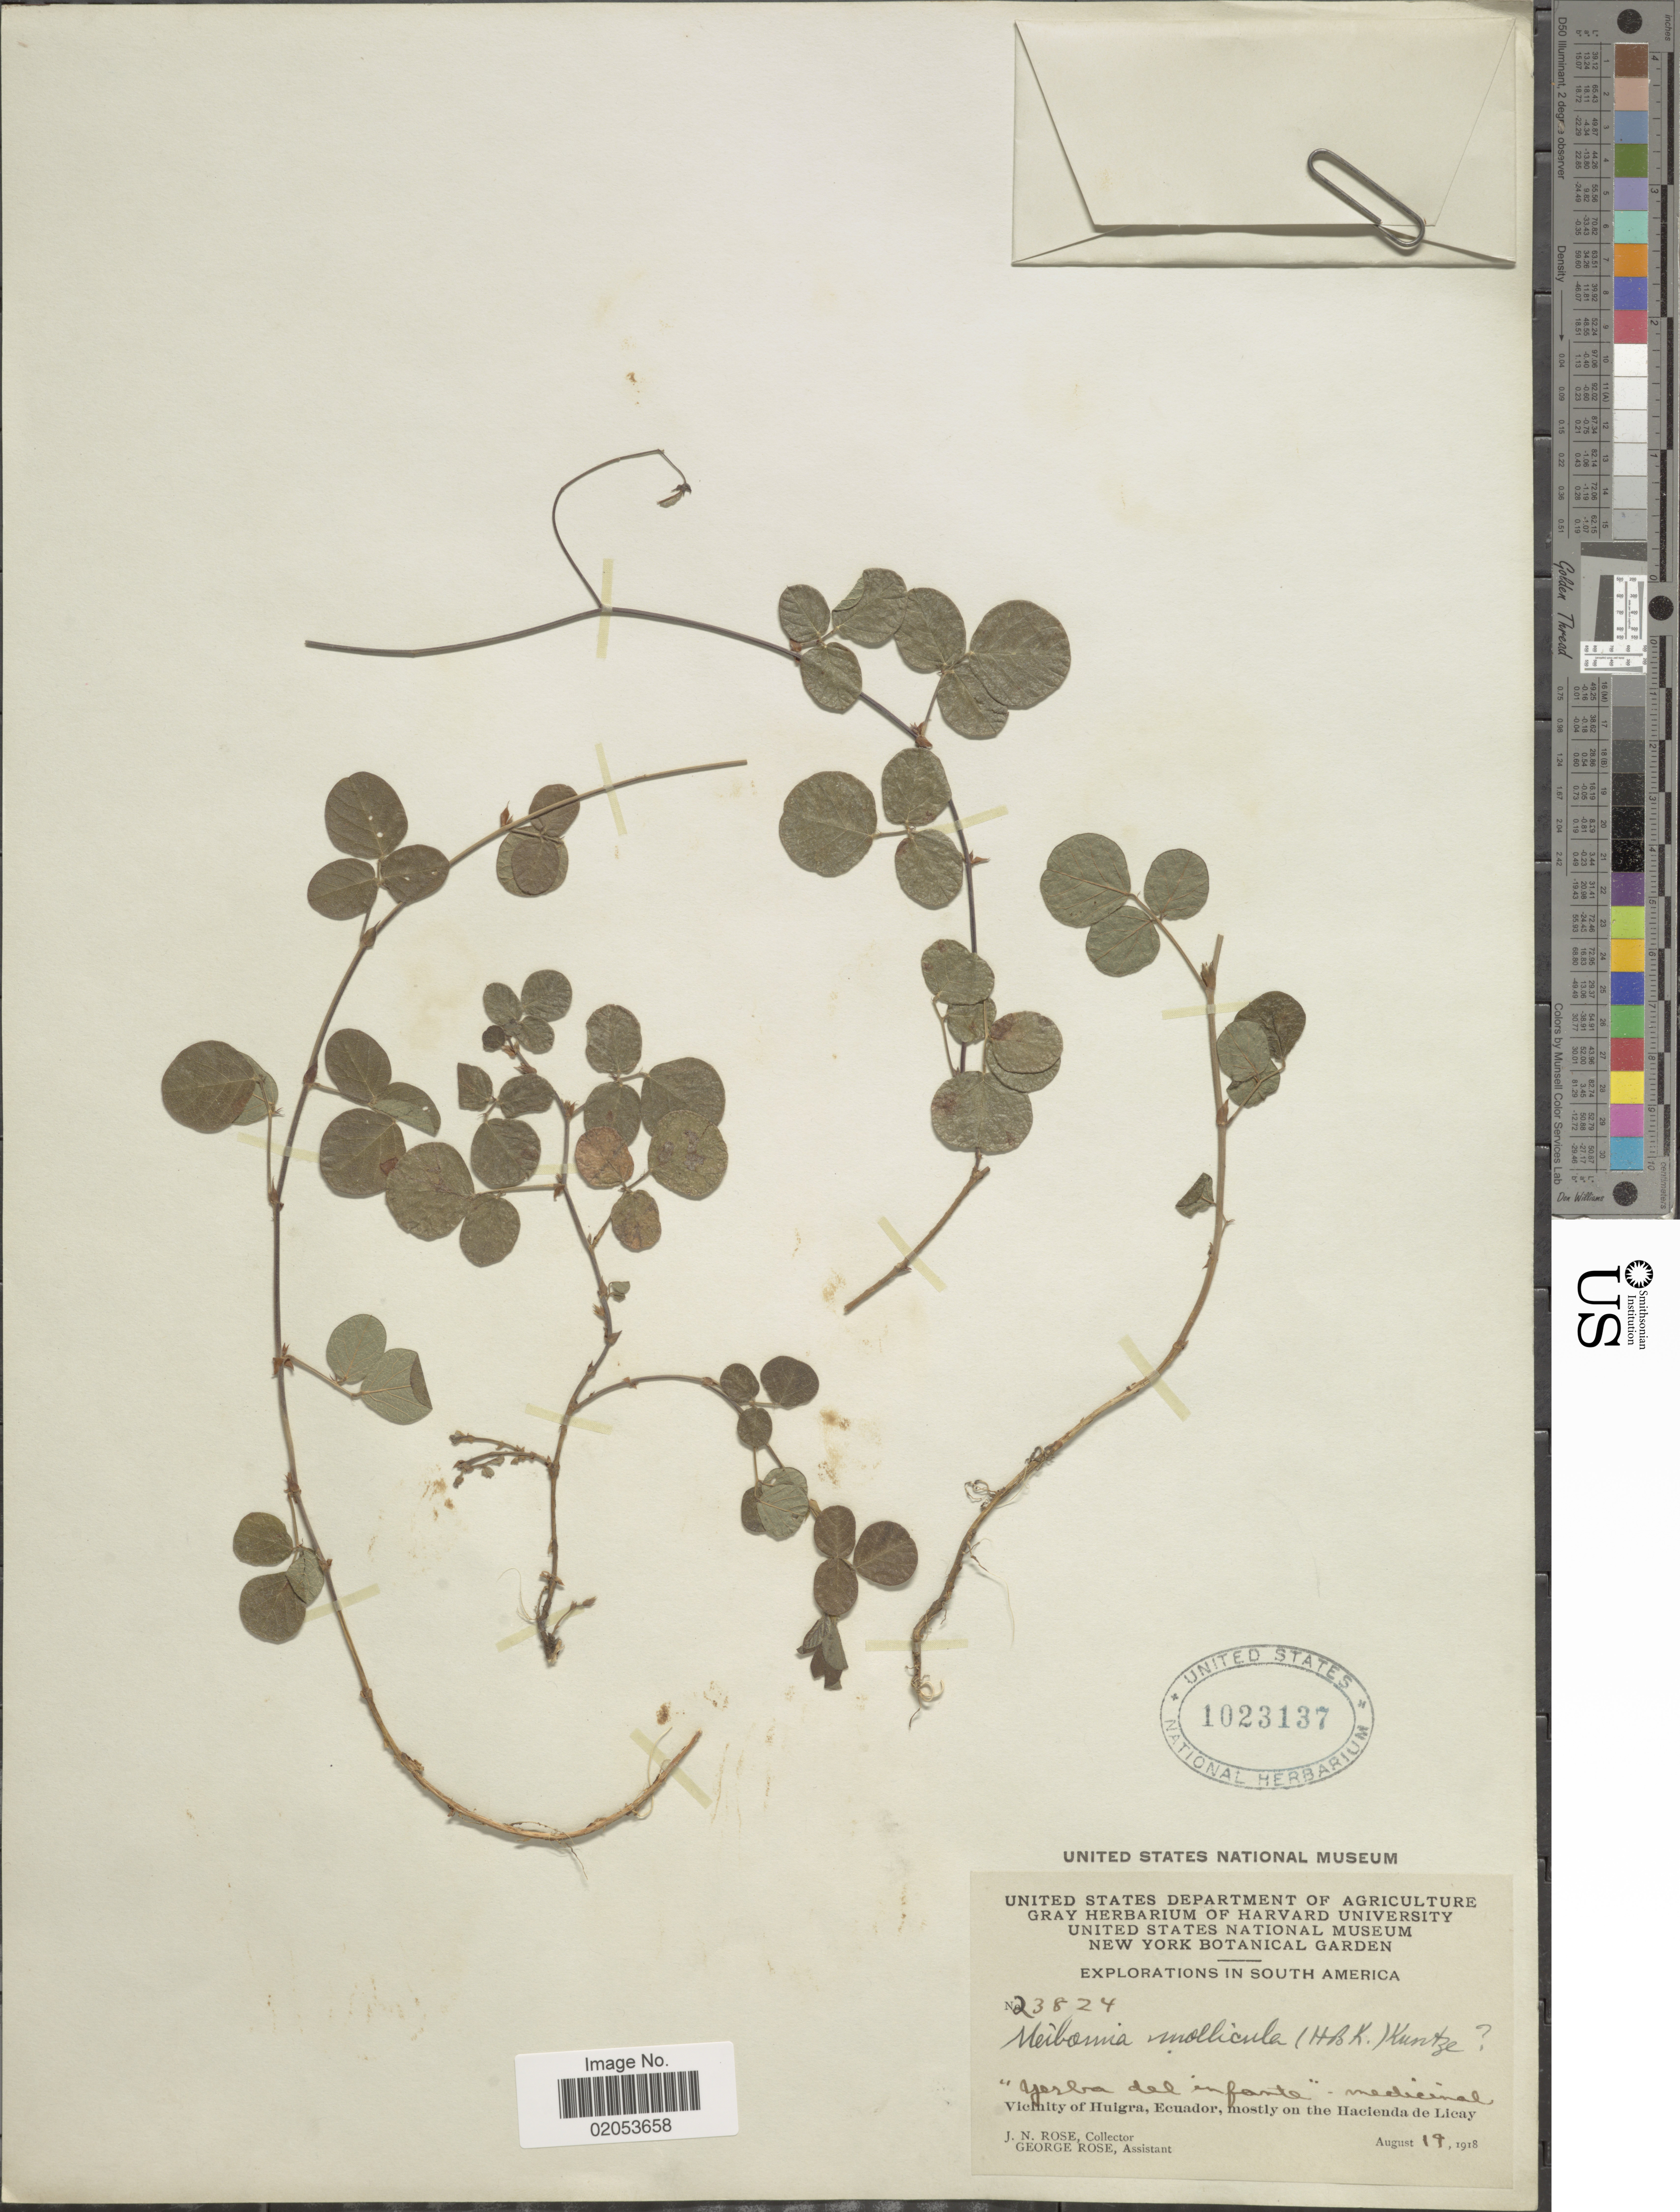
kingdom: Plantae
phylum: Tracheophyta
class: Magnoliopsida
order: Fabales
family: Fabaceae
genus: Desmodium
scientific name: Desmodium molliculum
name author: (Kunth) DC.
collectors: J. N. Rose & G. Rose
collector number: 23824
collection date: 1918-08-19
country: Ecuador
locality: Yerba del infante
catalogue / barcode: US 1023137